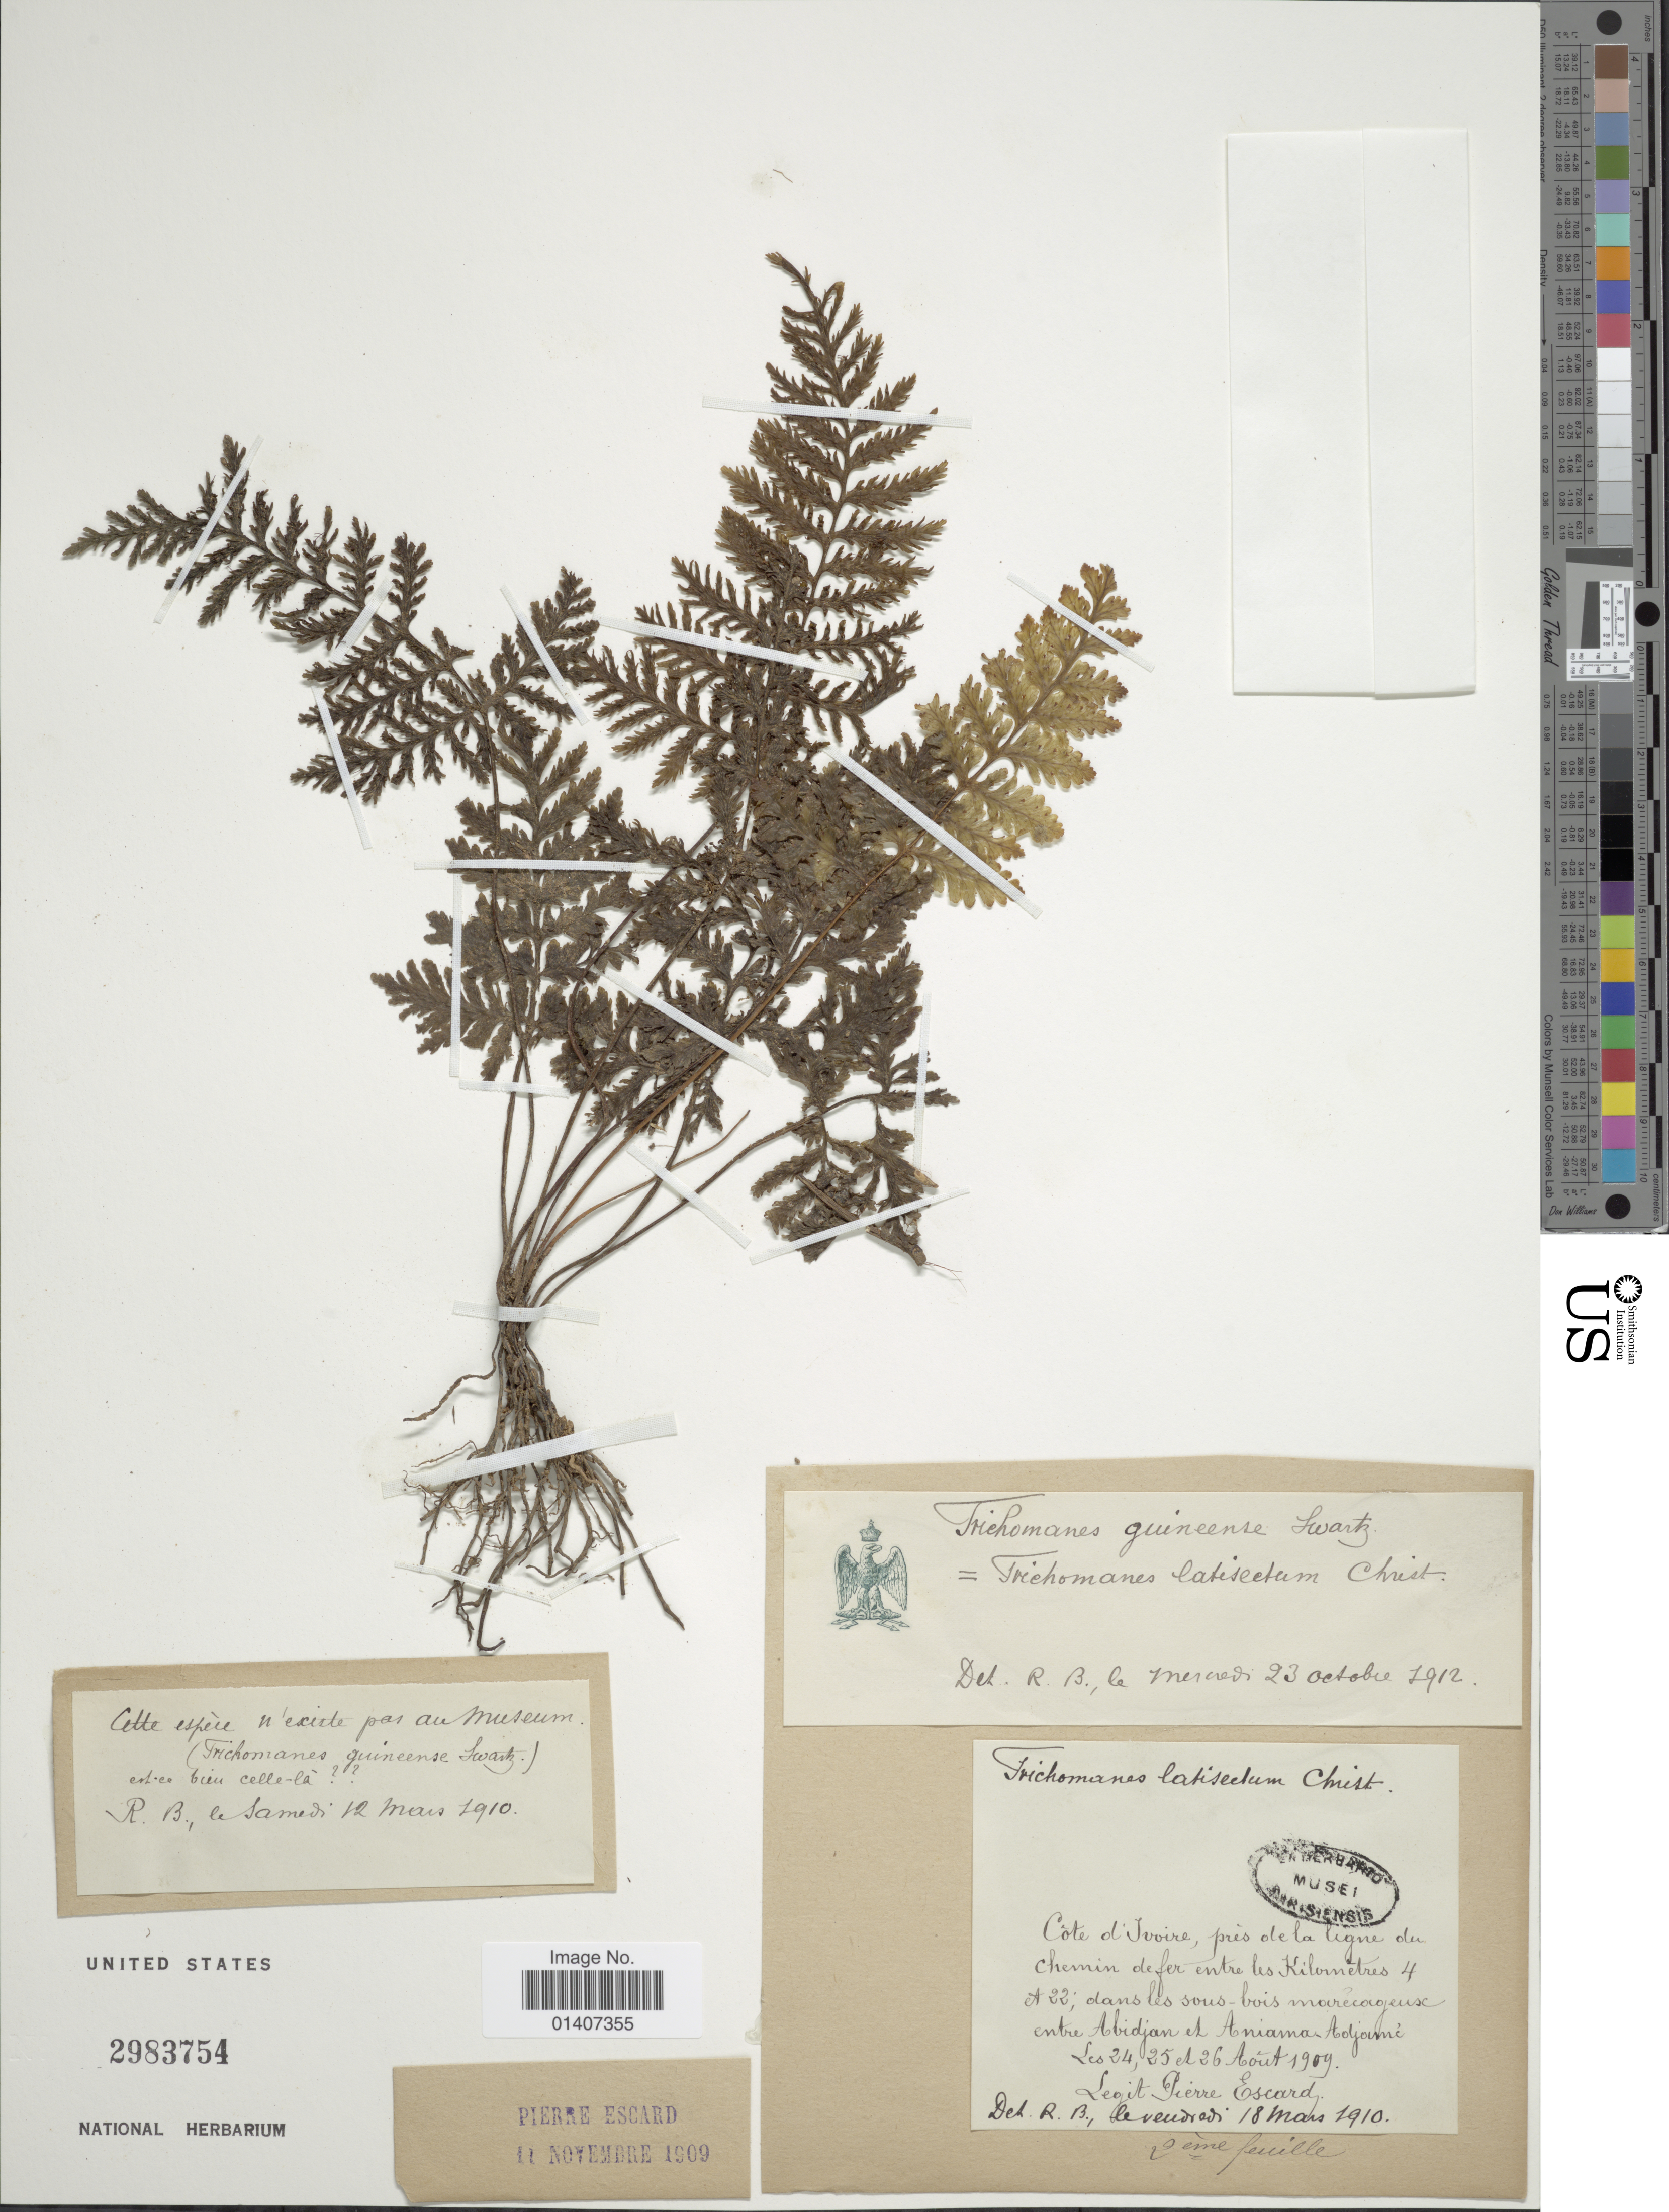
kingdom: Plantae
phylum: Tracheophyta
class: Polypodiopsida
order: Hymenophyllales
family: Hymenophyllaceae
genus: Abrodictyum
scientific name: Abrodictyum guineense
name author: (Afzel. ex Sw.) J.P. Roux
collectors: P. Escard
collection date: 1909-08-24/1909-08-26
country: Ivory Coast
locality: Cote d'Ivoire, pres de la ligne du chemin de fer entre les kilometres 4 et 22, dans les sous-bois marecageux entre Abidjan et Aniama Adjamé.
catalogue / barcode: US 2983754